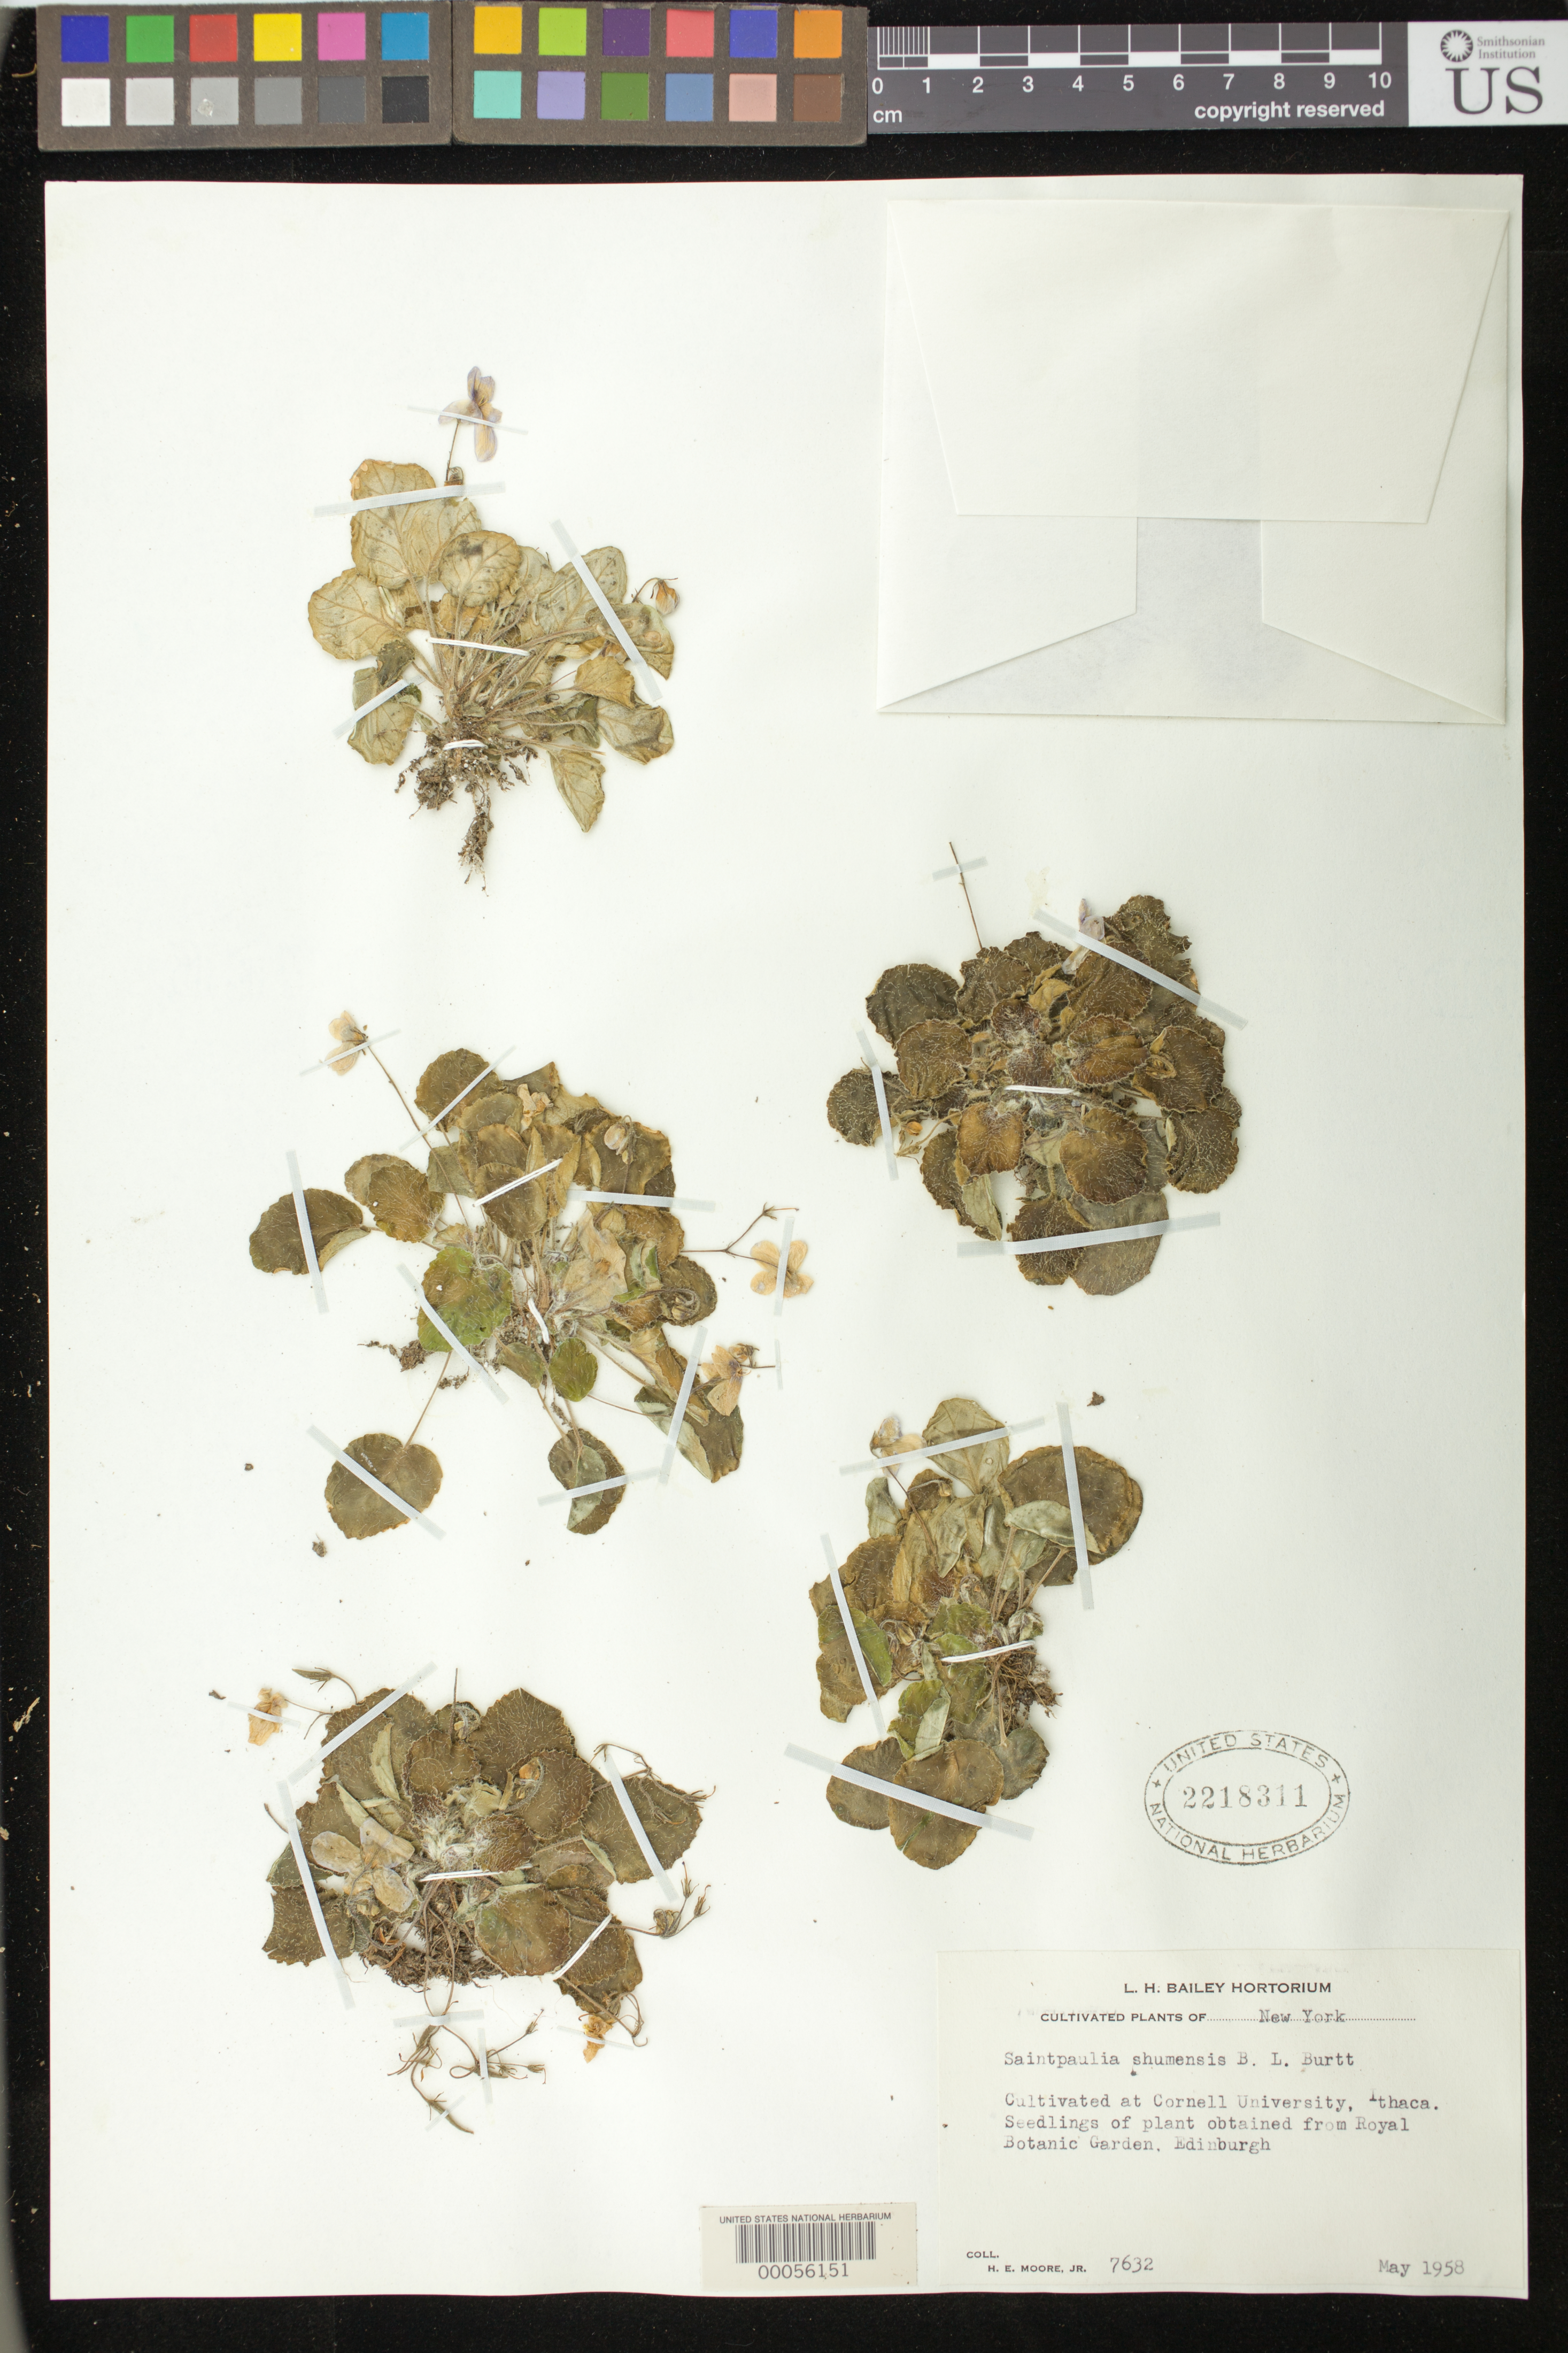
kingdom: Plantae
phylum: Tracheophyta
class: Magnoliopsida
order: Lamiales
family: Gesneriaceae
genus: Streptocarpus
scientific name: Streptocarpus shumensis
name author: (B.L. Burtt) Christenh.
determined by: Skog, Laurence E.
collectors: H. Moore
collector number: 7632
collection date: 1958-05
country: United States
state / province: New York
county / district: Tompkins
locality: Cornell University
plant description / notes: Seedlings of plant obtained from Royal Botanic Garden, Edinburgh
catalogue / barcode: US 2218311